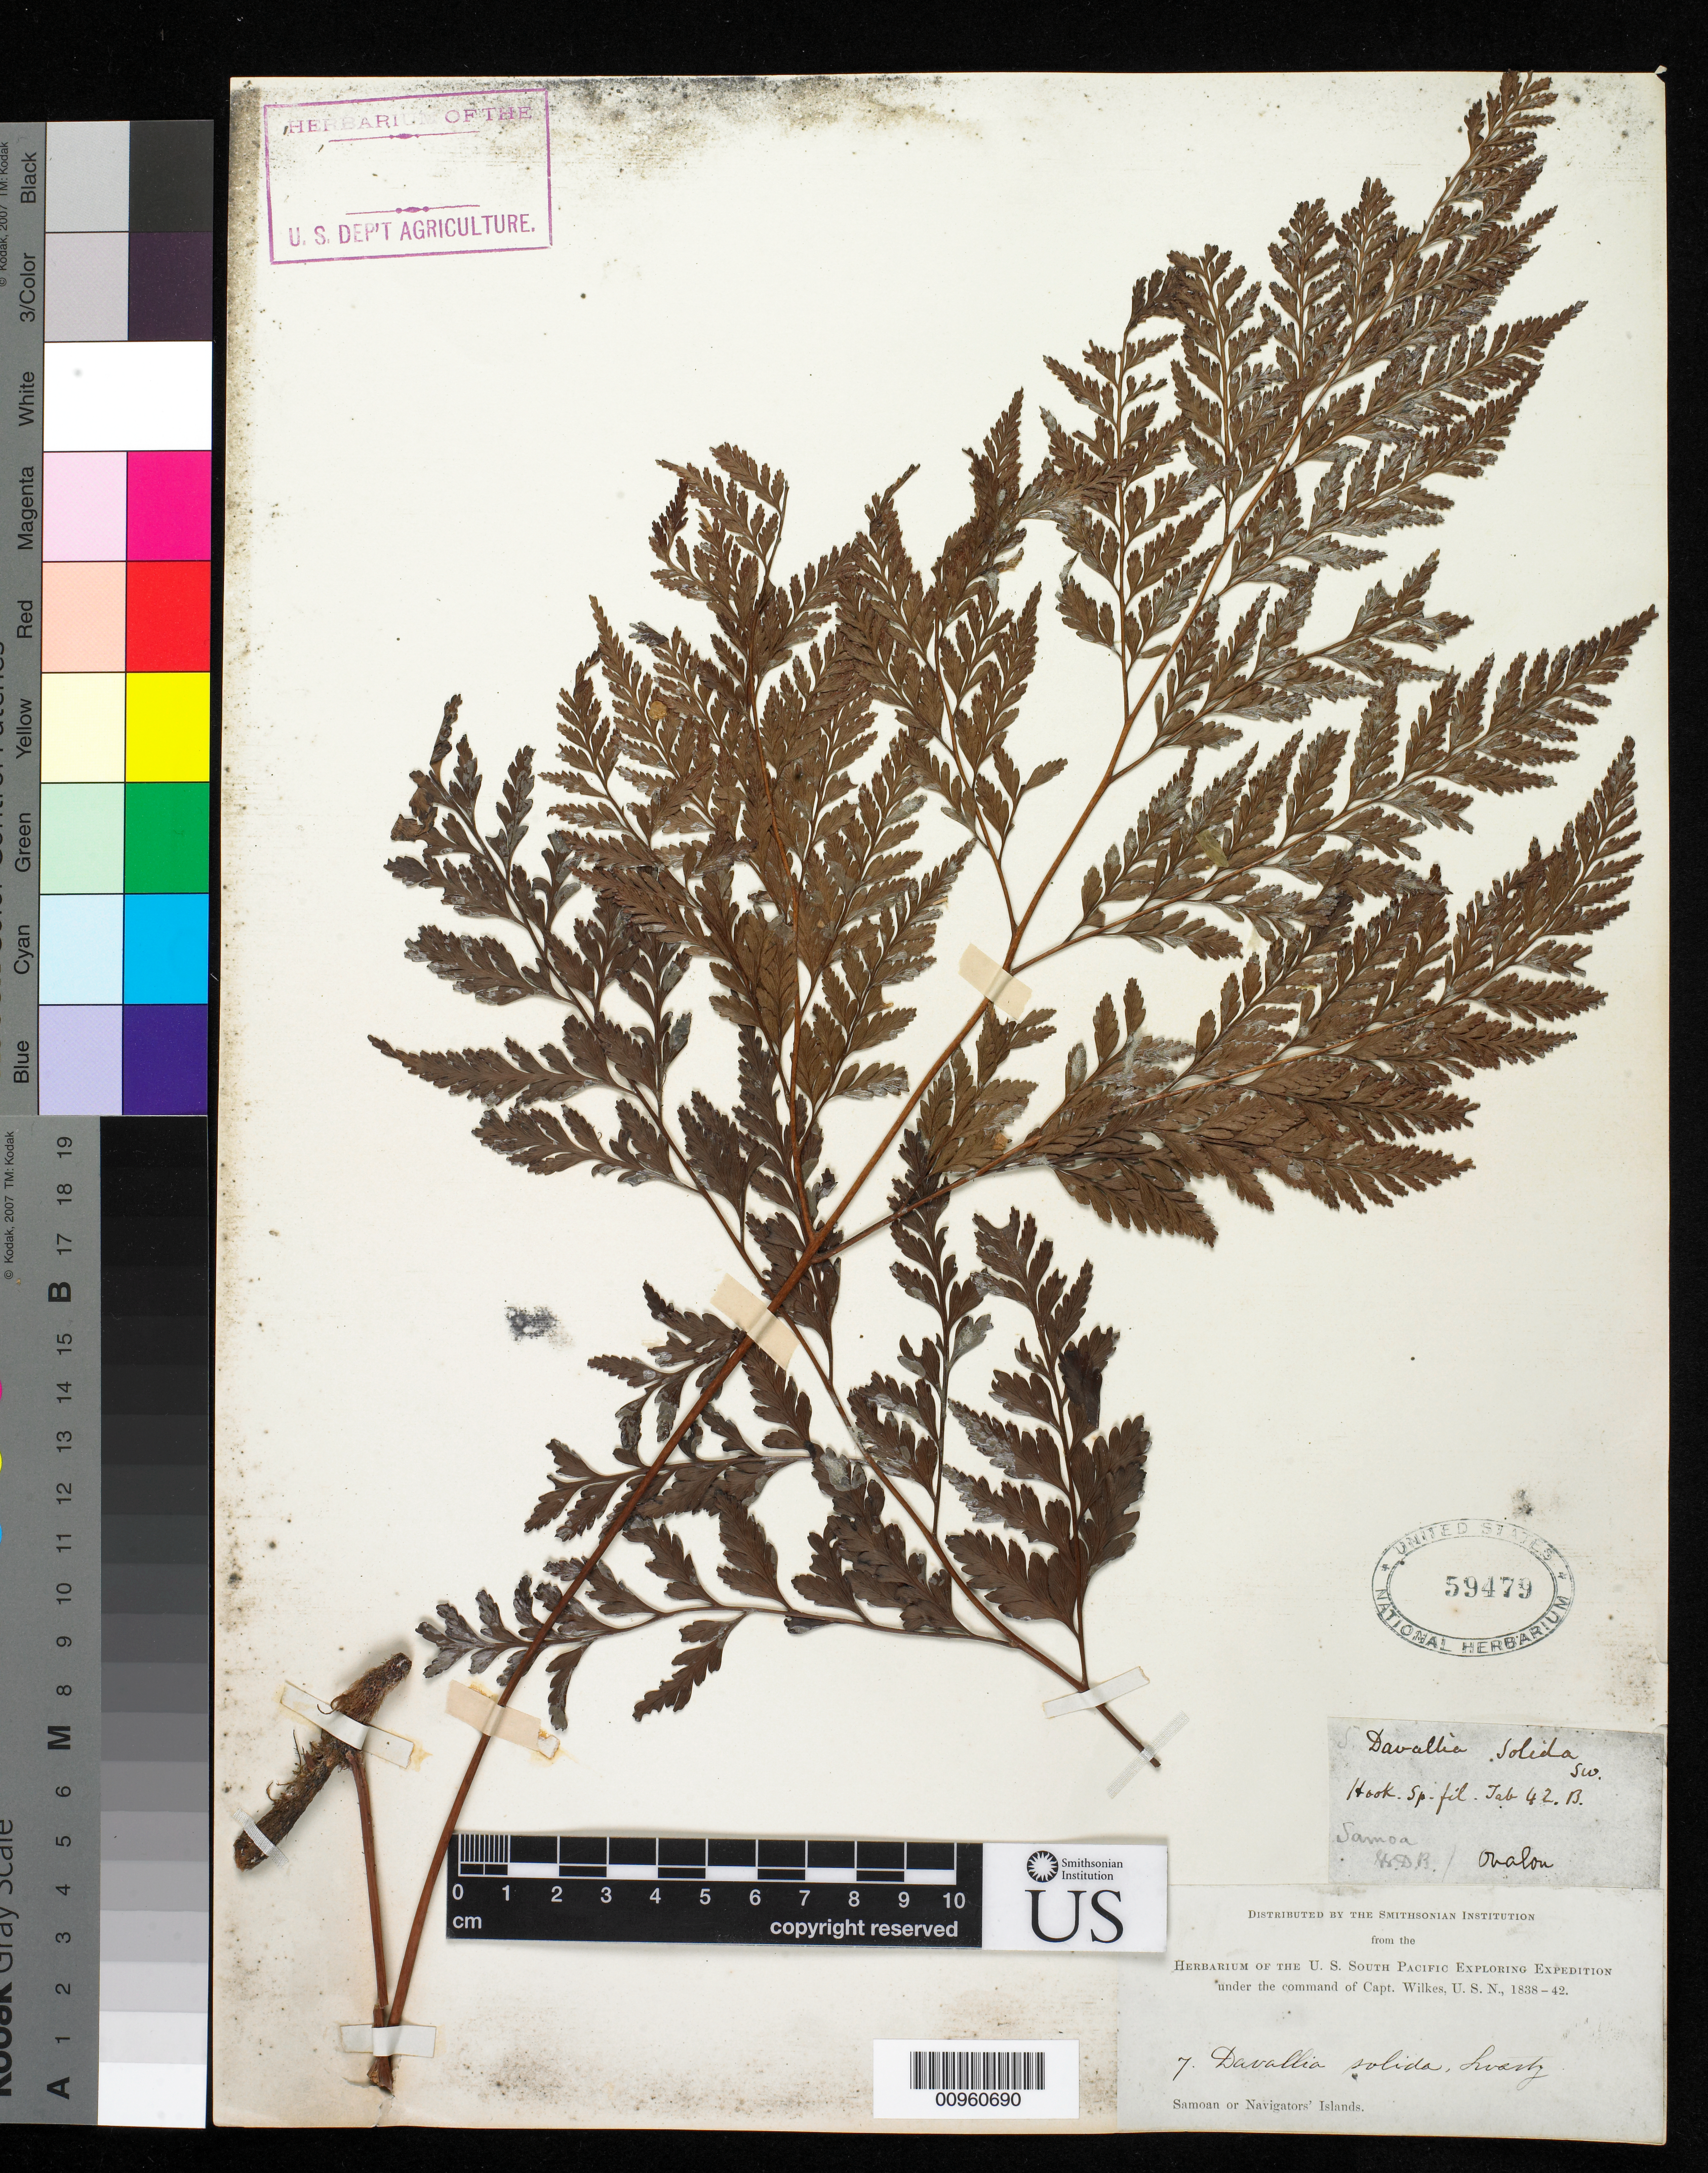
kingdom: Plantae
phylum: Tracheophyta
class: Polypodiopsida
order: Polypodiales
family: Davalliaceae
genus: Davallia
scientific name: Davallia solida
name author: (G. Forst.) Sw.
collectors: Wilkes Explor. Exped.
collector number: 7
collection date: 1838/1842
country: American Samoa / Samoa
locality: Samoan or Navigator's Islands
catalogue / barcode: US 59479